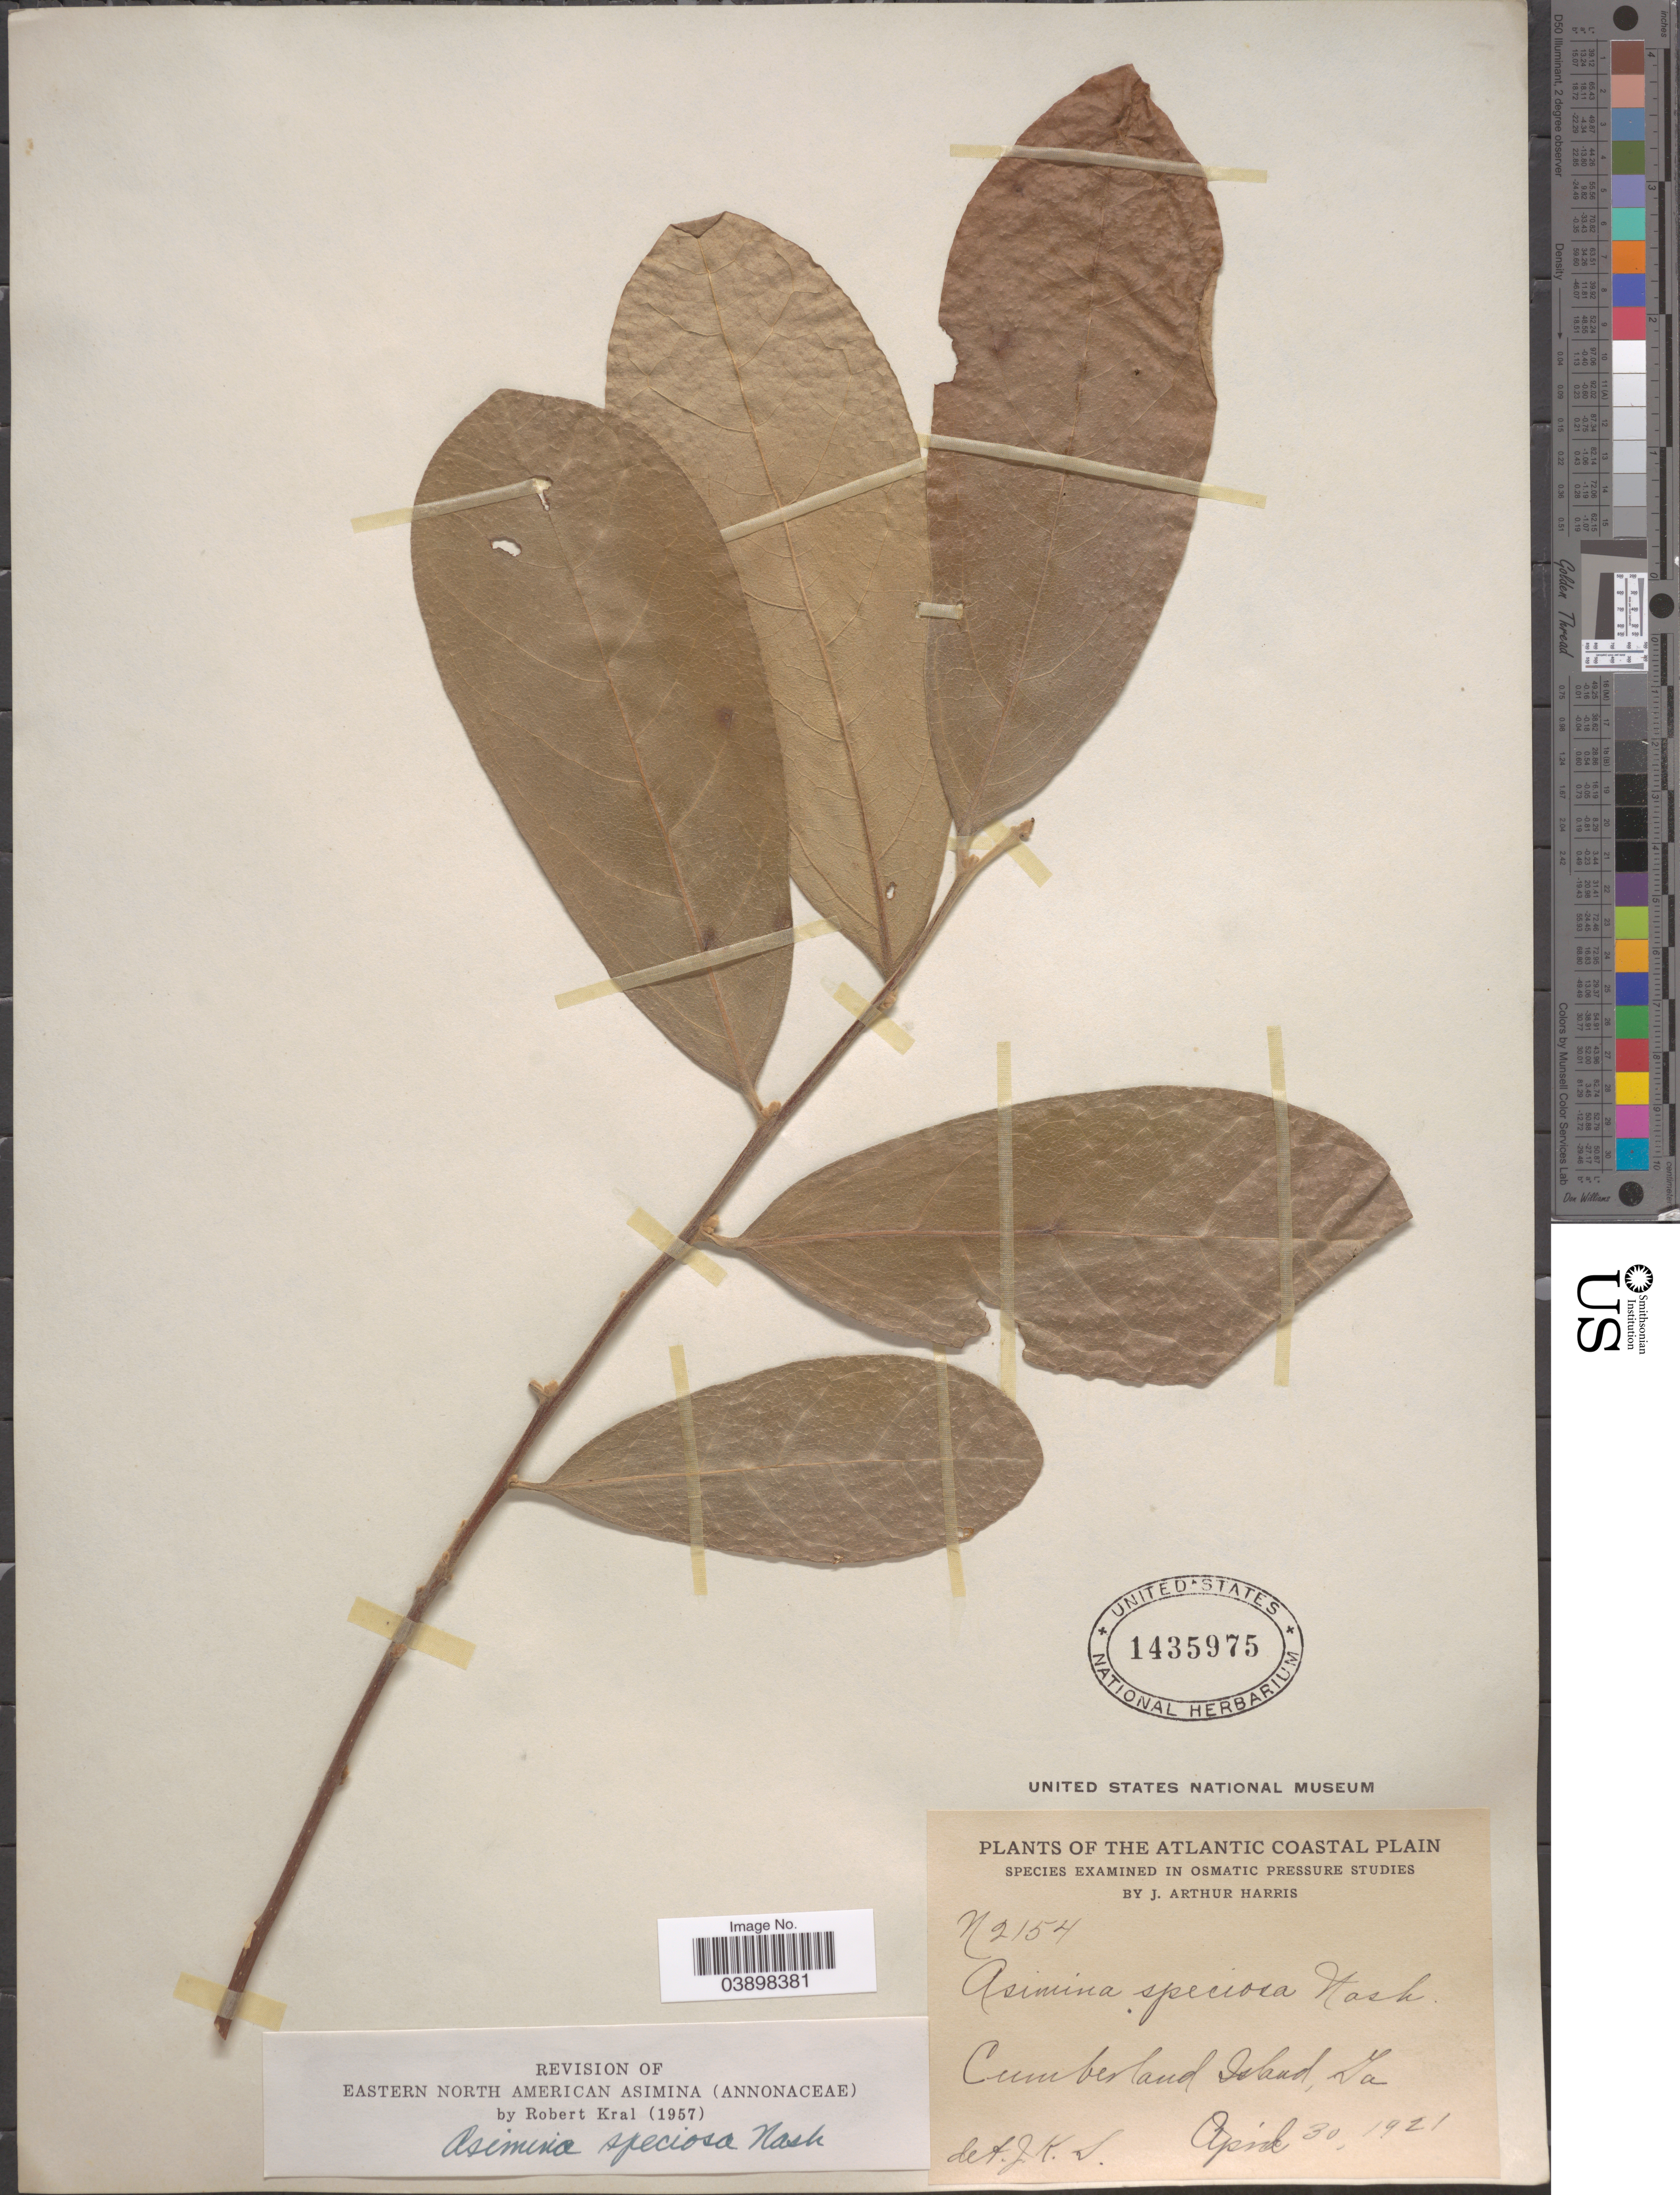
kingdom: Plantae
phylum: Tracheophyta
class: Magnoliopsida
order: Magnoliales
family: Annonaceae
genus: Asimina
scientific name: Asimina speciosa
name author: Nash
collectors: J. A. Harris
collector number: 2154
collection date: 1921-04-30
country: United States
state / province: Georgia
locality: The Atlantic Coastal Plain. Cumberland Island.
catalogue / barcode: US 1435975